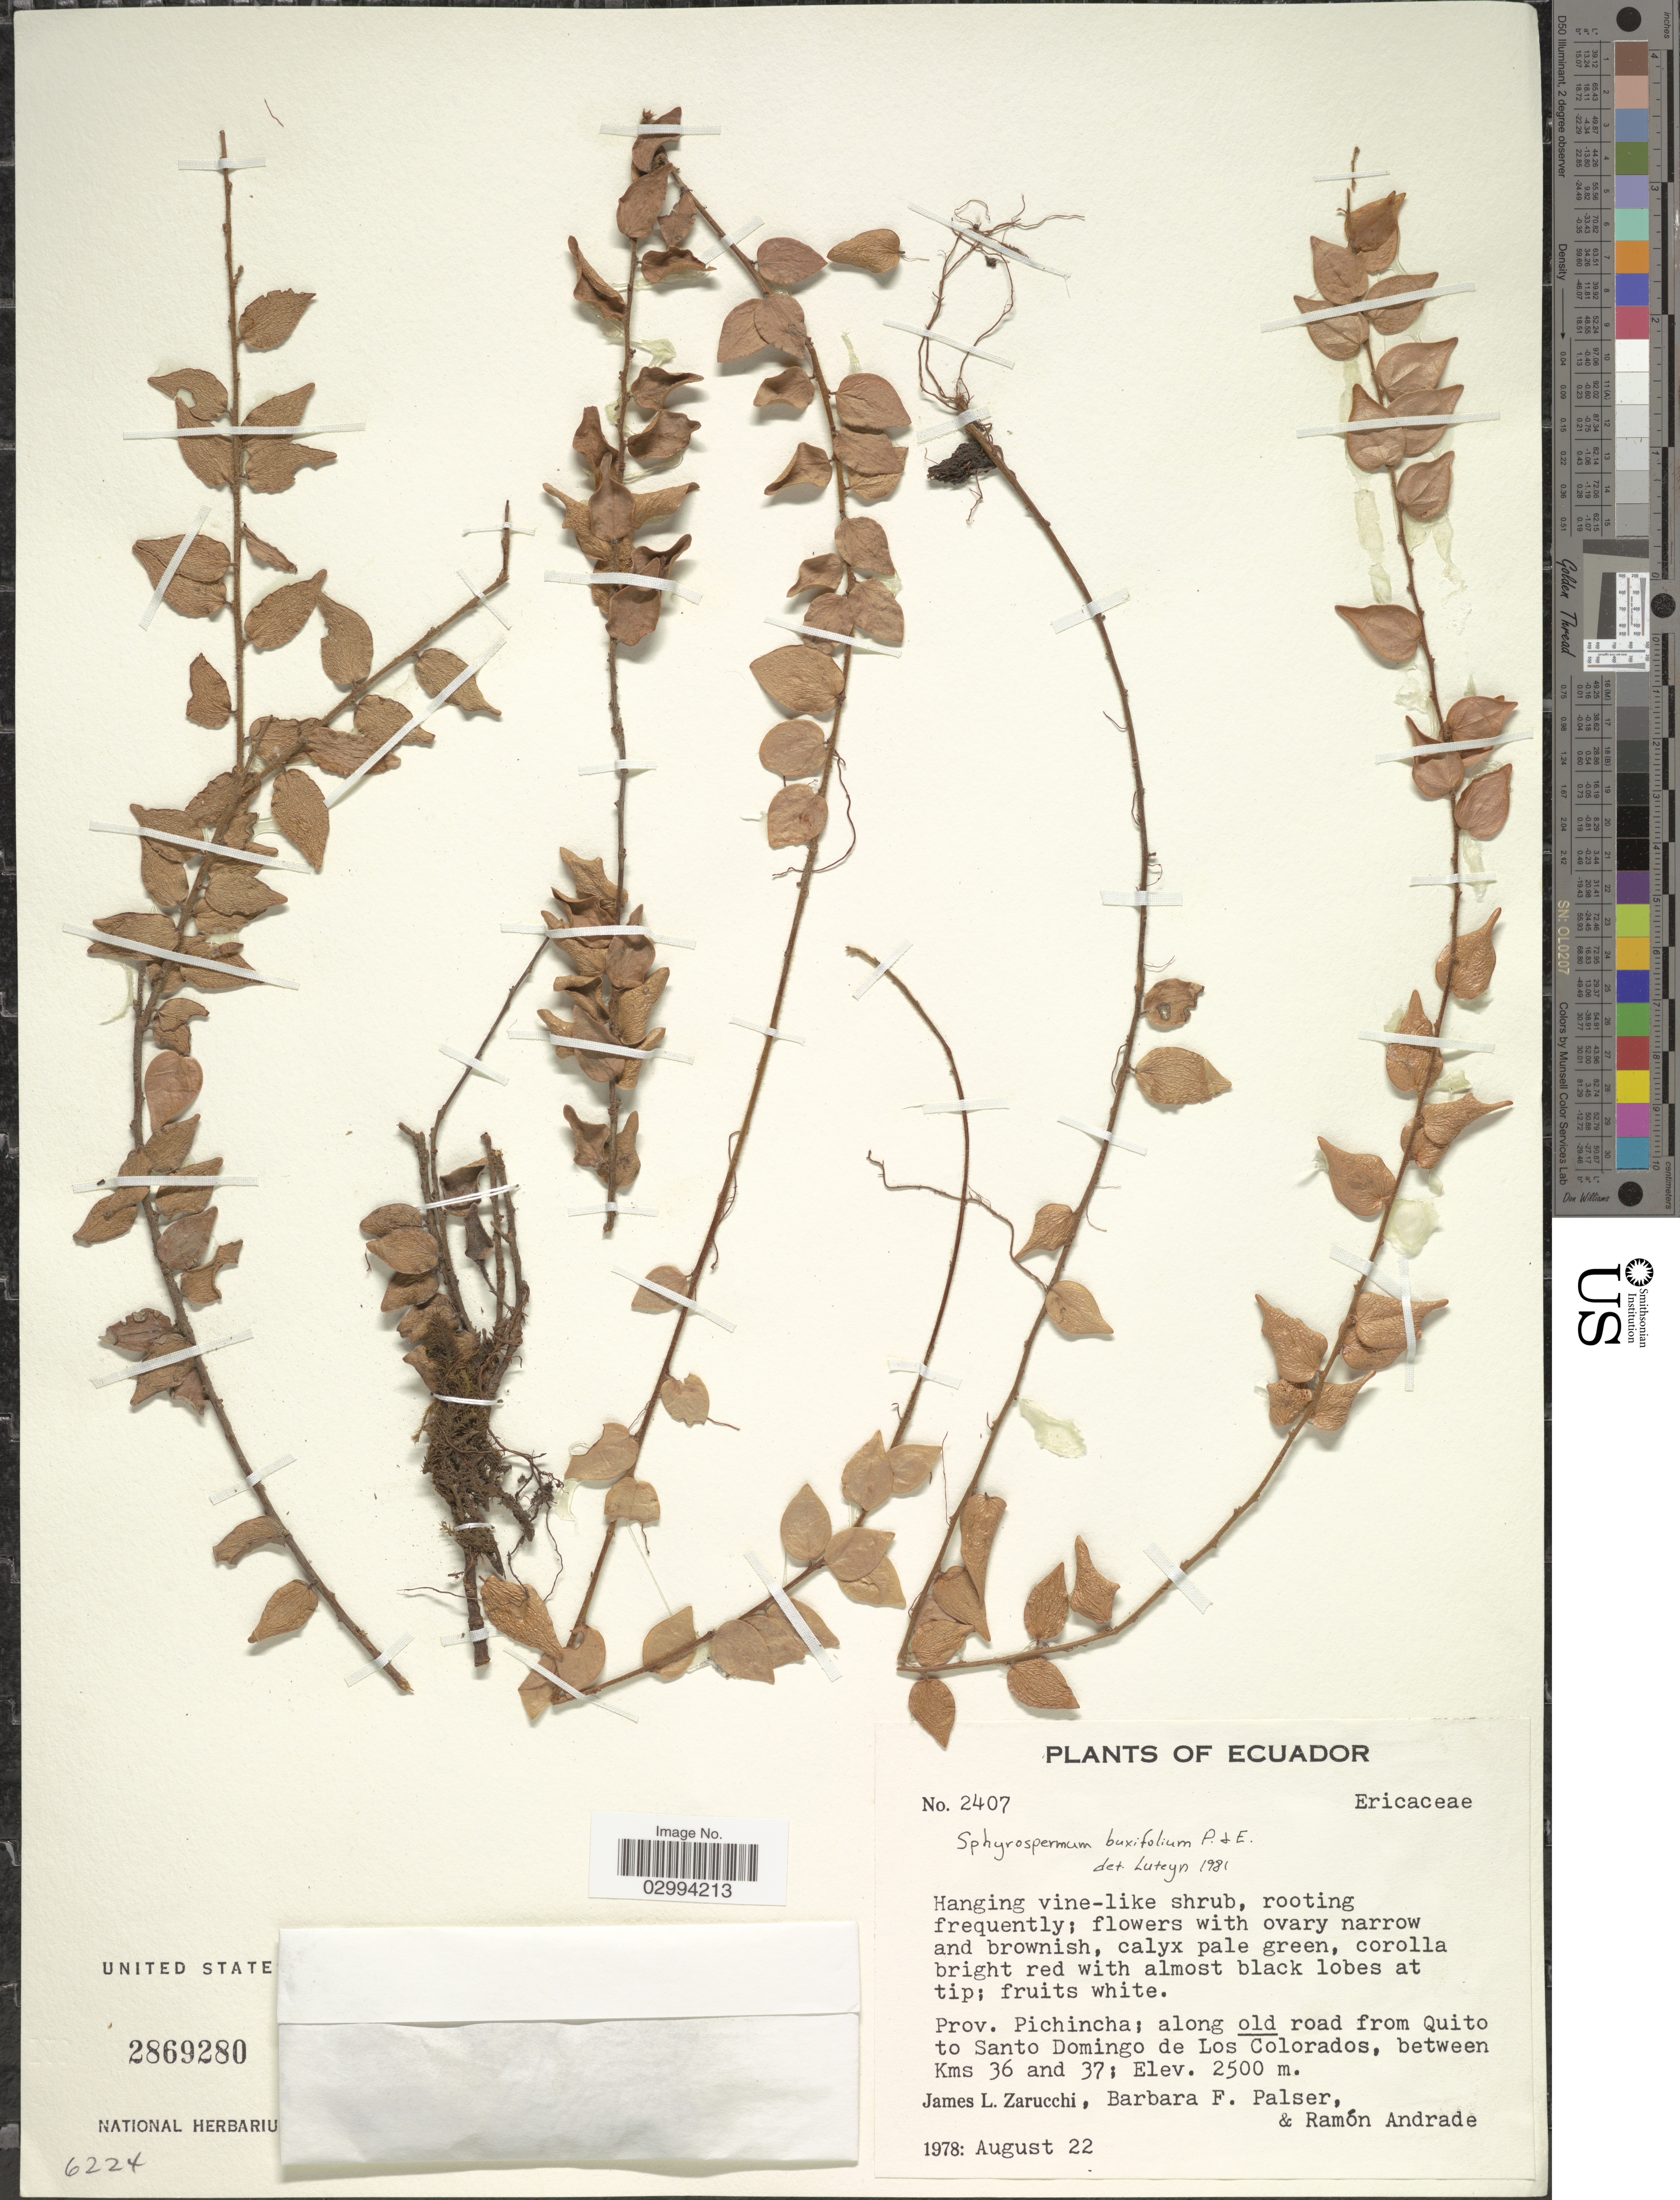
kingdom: Plantae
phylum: Tracheophyta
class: Magnoliopsida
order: Ericales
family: Ericaceae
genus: Sphyrospermum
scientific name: Sphyrospermum buxifolium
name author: Poepp. & Endl.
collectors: J. L. Zarucchi, B. Palser & R. Andrade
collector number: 2407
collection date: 1978-08-22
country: Ecuador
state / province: Pichincha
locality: Along old road from Quito to Santo Domingo de Los Colorados, between Kms 36 and 37.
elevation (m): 2500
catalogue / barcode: US 2869280